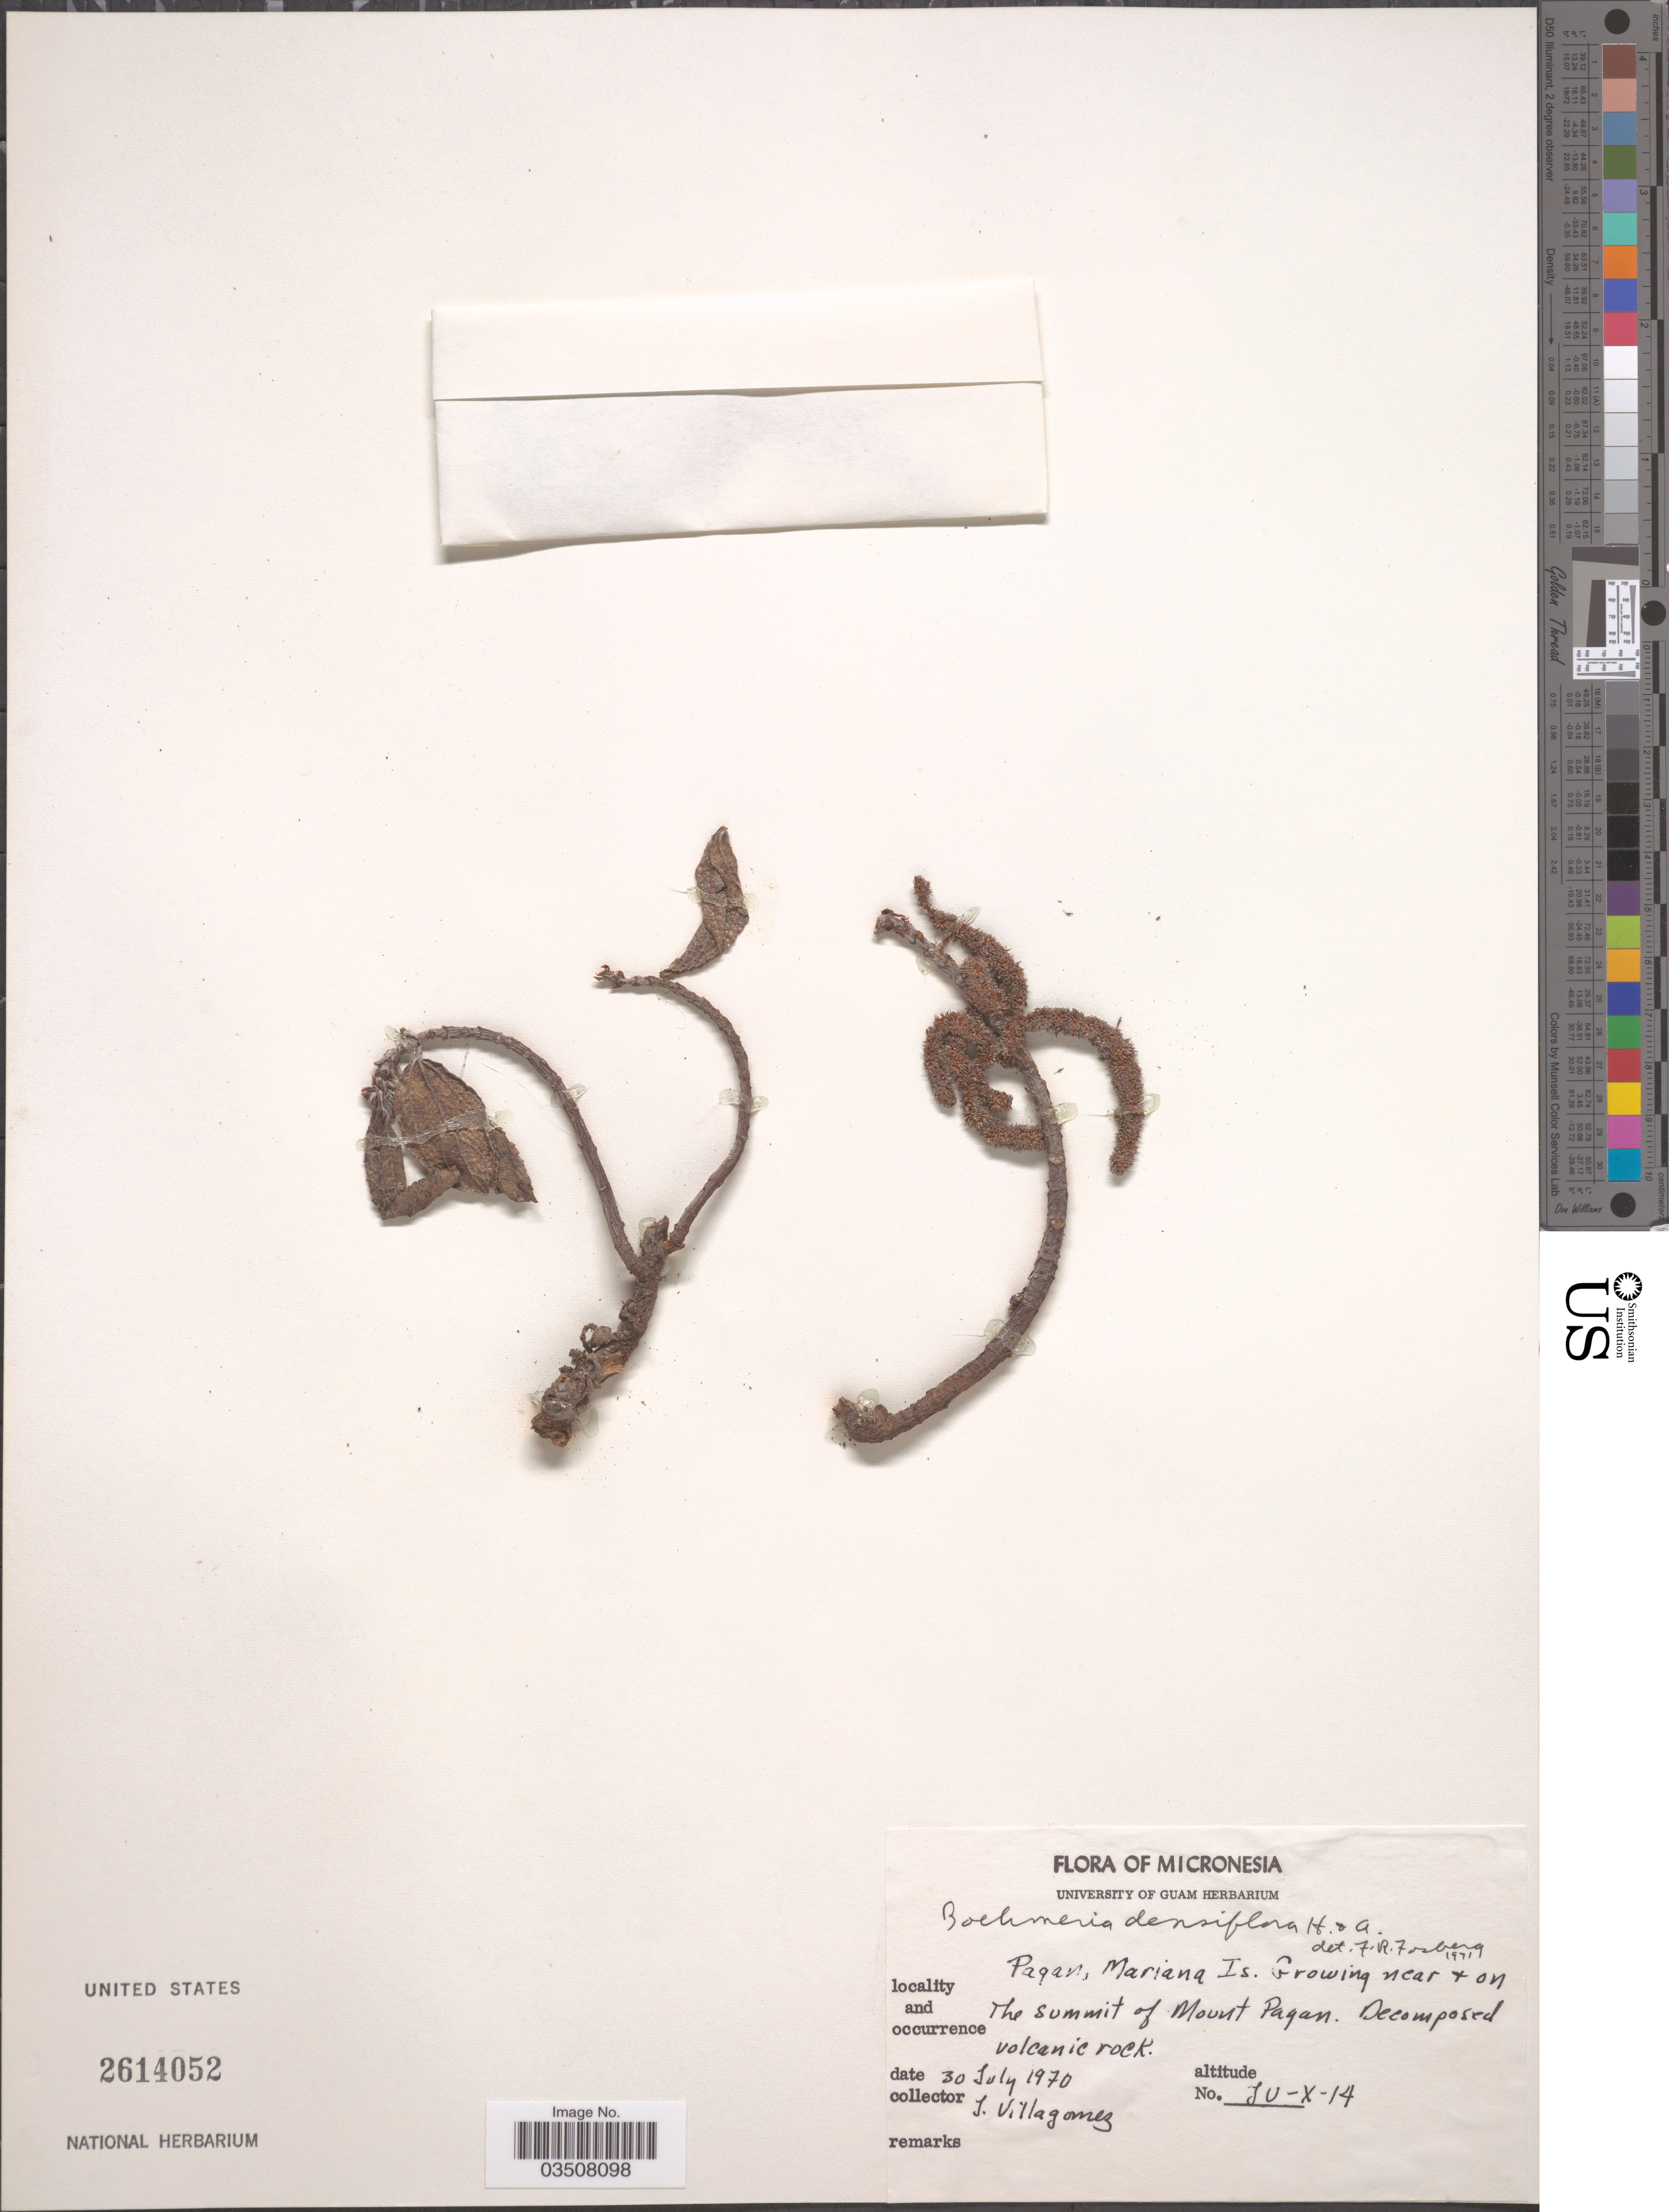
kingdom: Plantae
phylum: Tracheophyta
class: Magnoliopsida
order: Rosales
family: Urticaceae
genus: Boehmeria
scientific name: Boehmeria densiflora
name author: Hook. & Arn.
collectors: J. Villagomez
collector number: JV-X-14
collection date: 1970-07-30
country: Northern Mariana Islands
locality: Micronesia. Pagan, Mariana Is. Growing near & on The summit of Mount Pagan.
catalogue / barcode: US 2614052